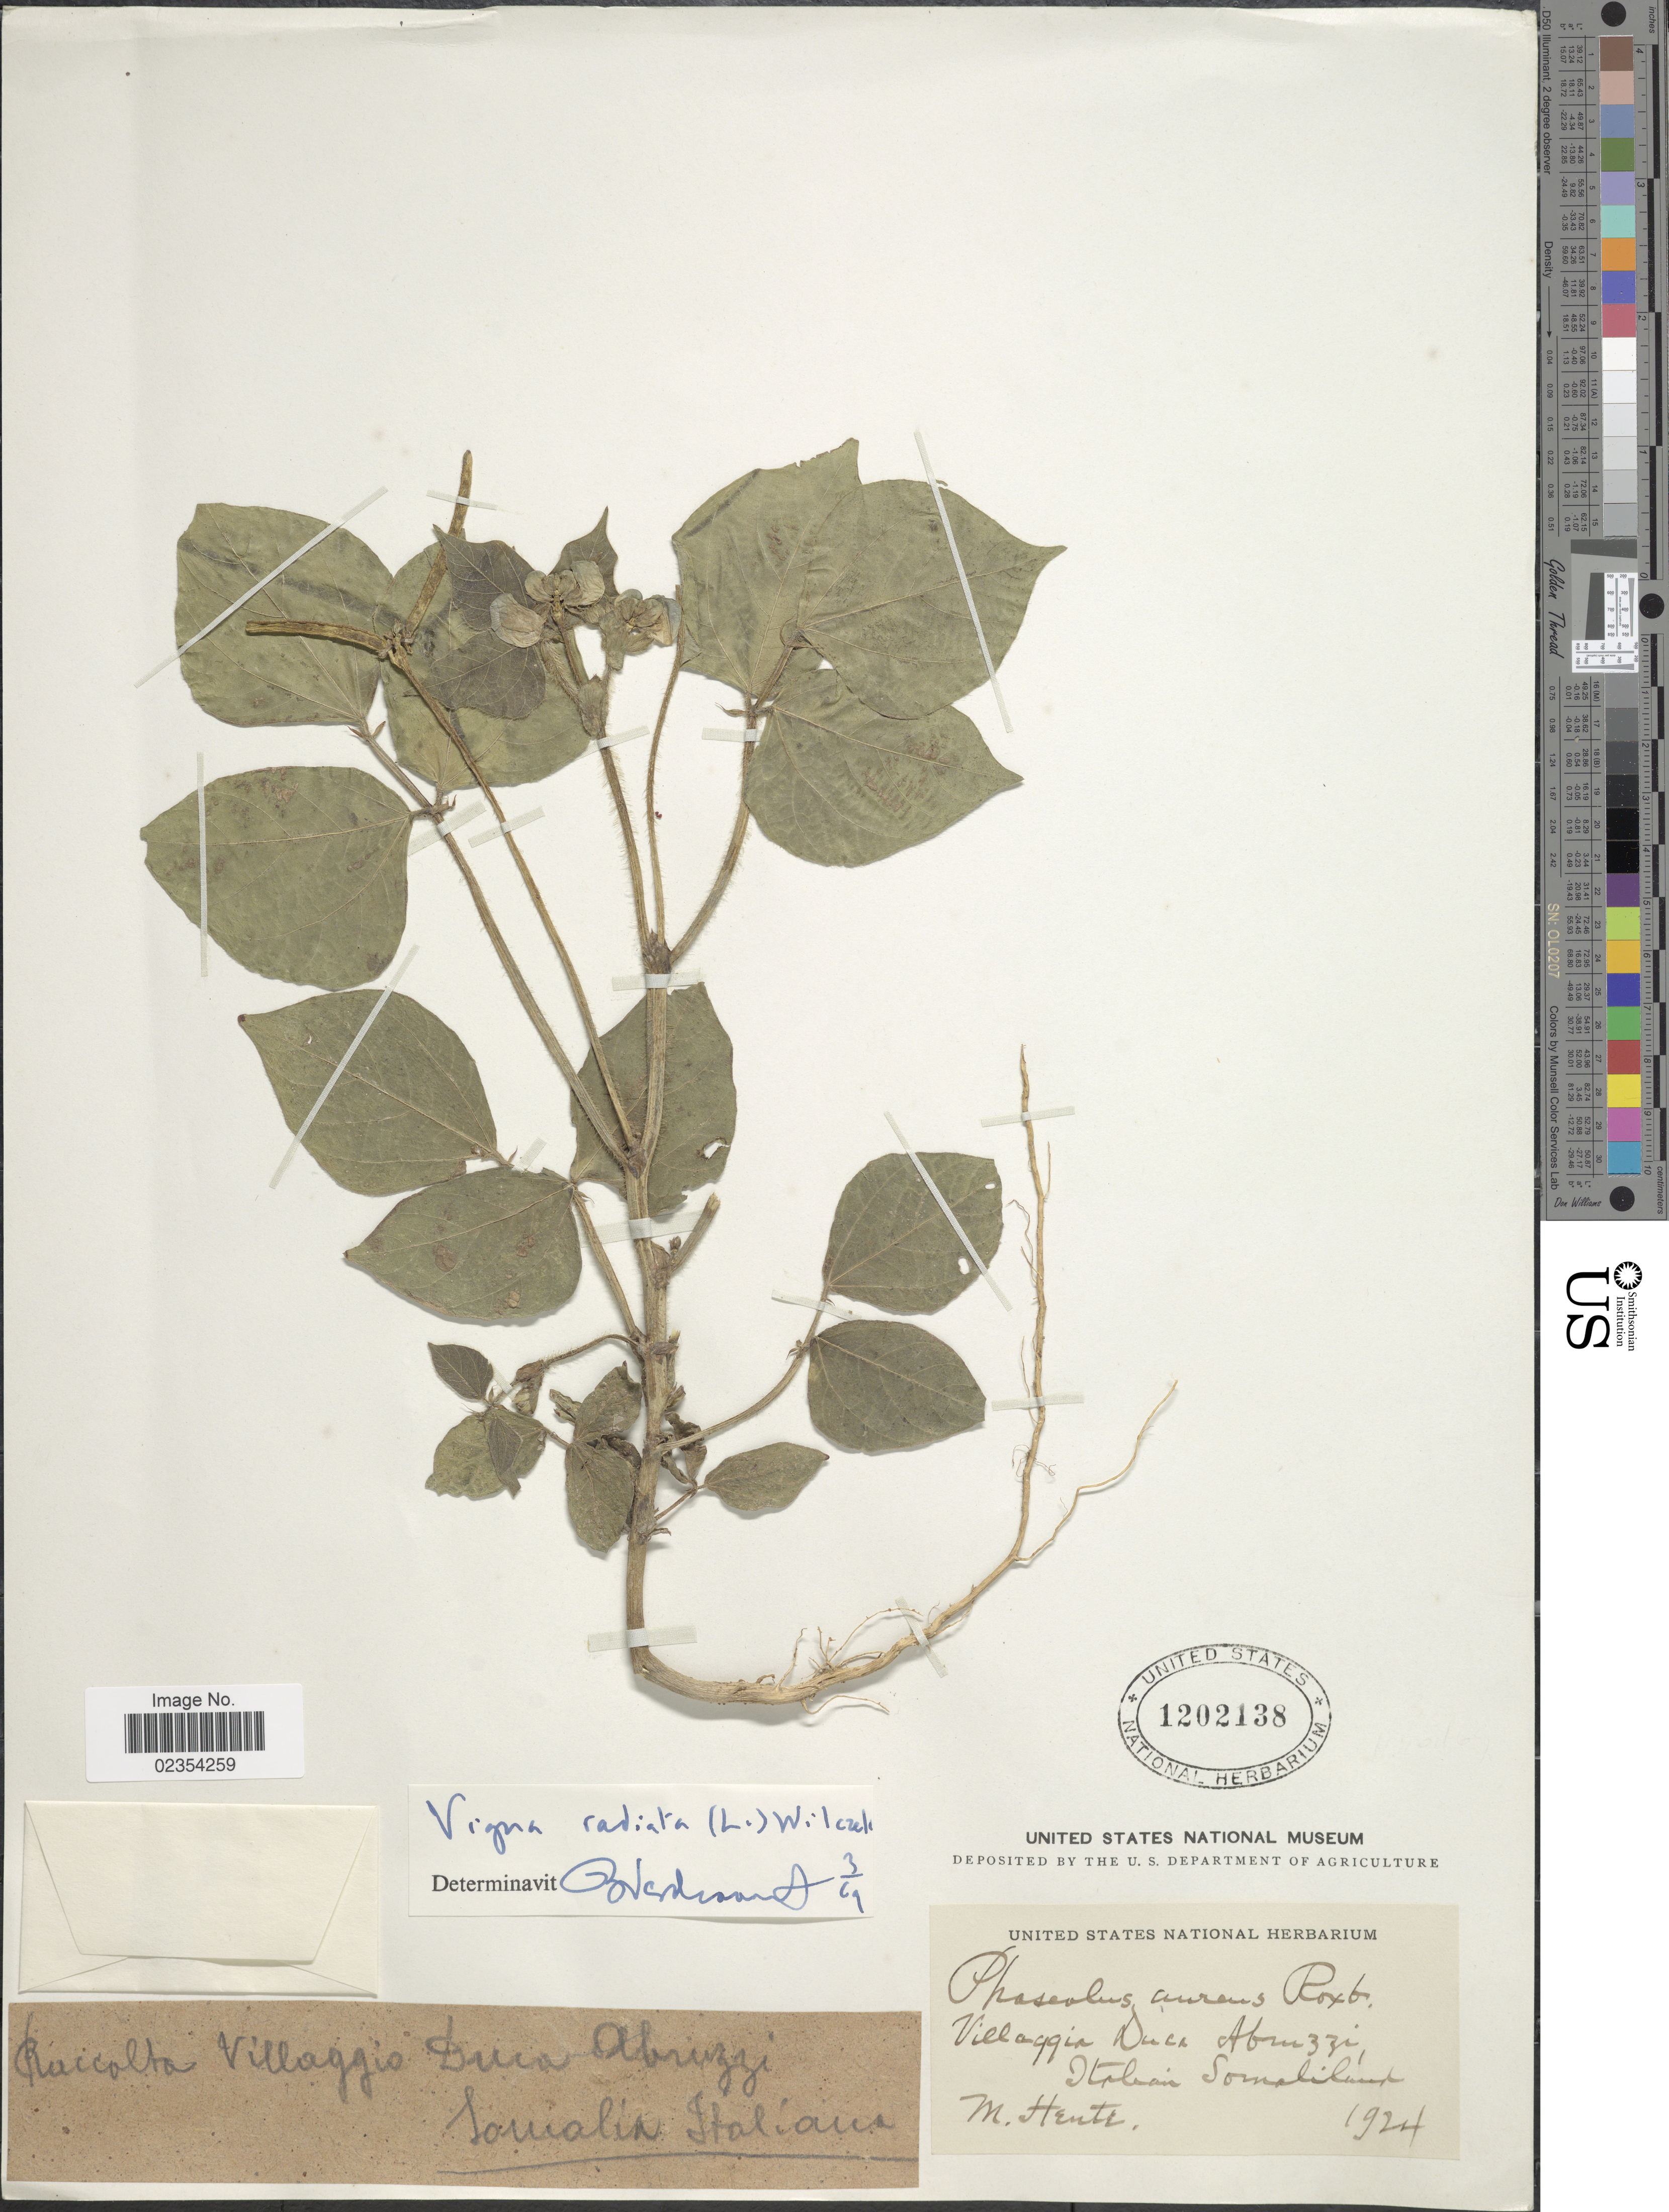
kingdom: Plantae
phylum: Tracheophyta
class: Magnoliopsida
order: Fabales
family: Fabaceae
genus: Vigna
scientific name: Vigna radiata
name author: (L.) R. Wilczek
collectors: M. Hente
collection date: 1924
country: Somalia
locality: Villaggio Duce Abruzzi, Italian Somaliland.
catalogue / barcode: US 1202138